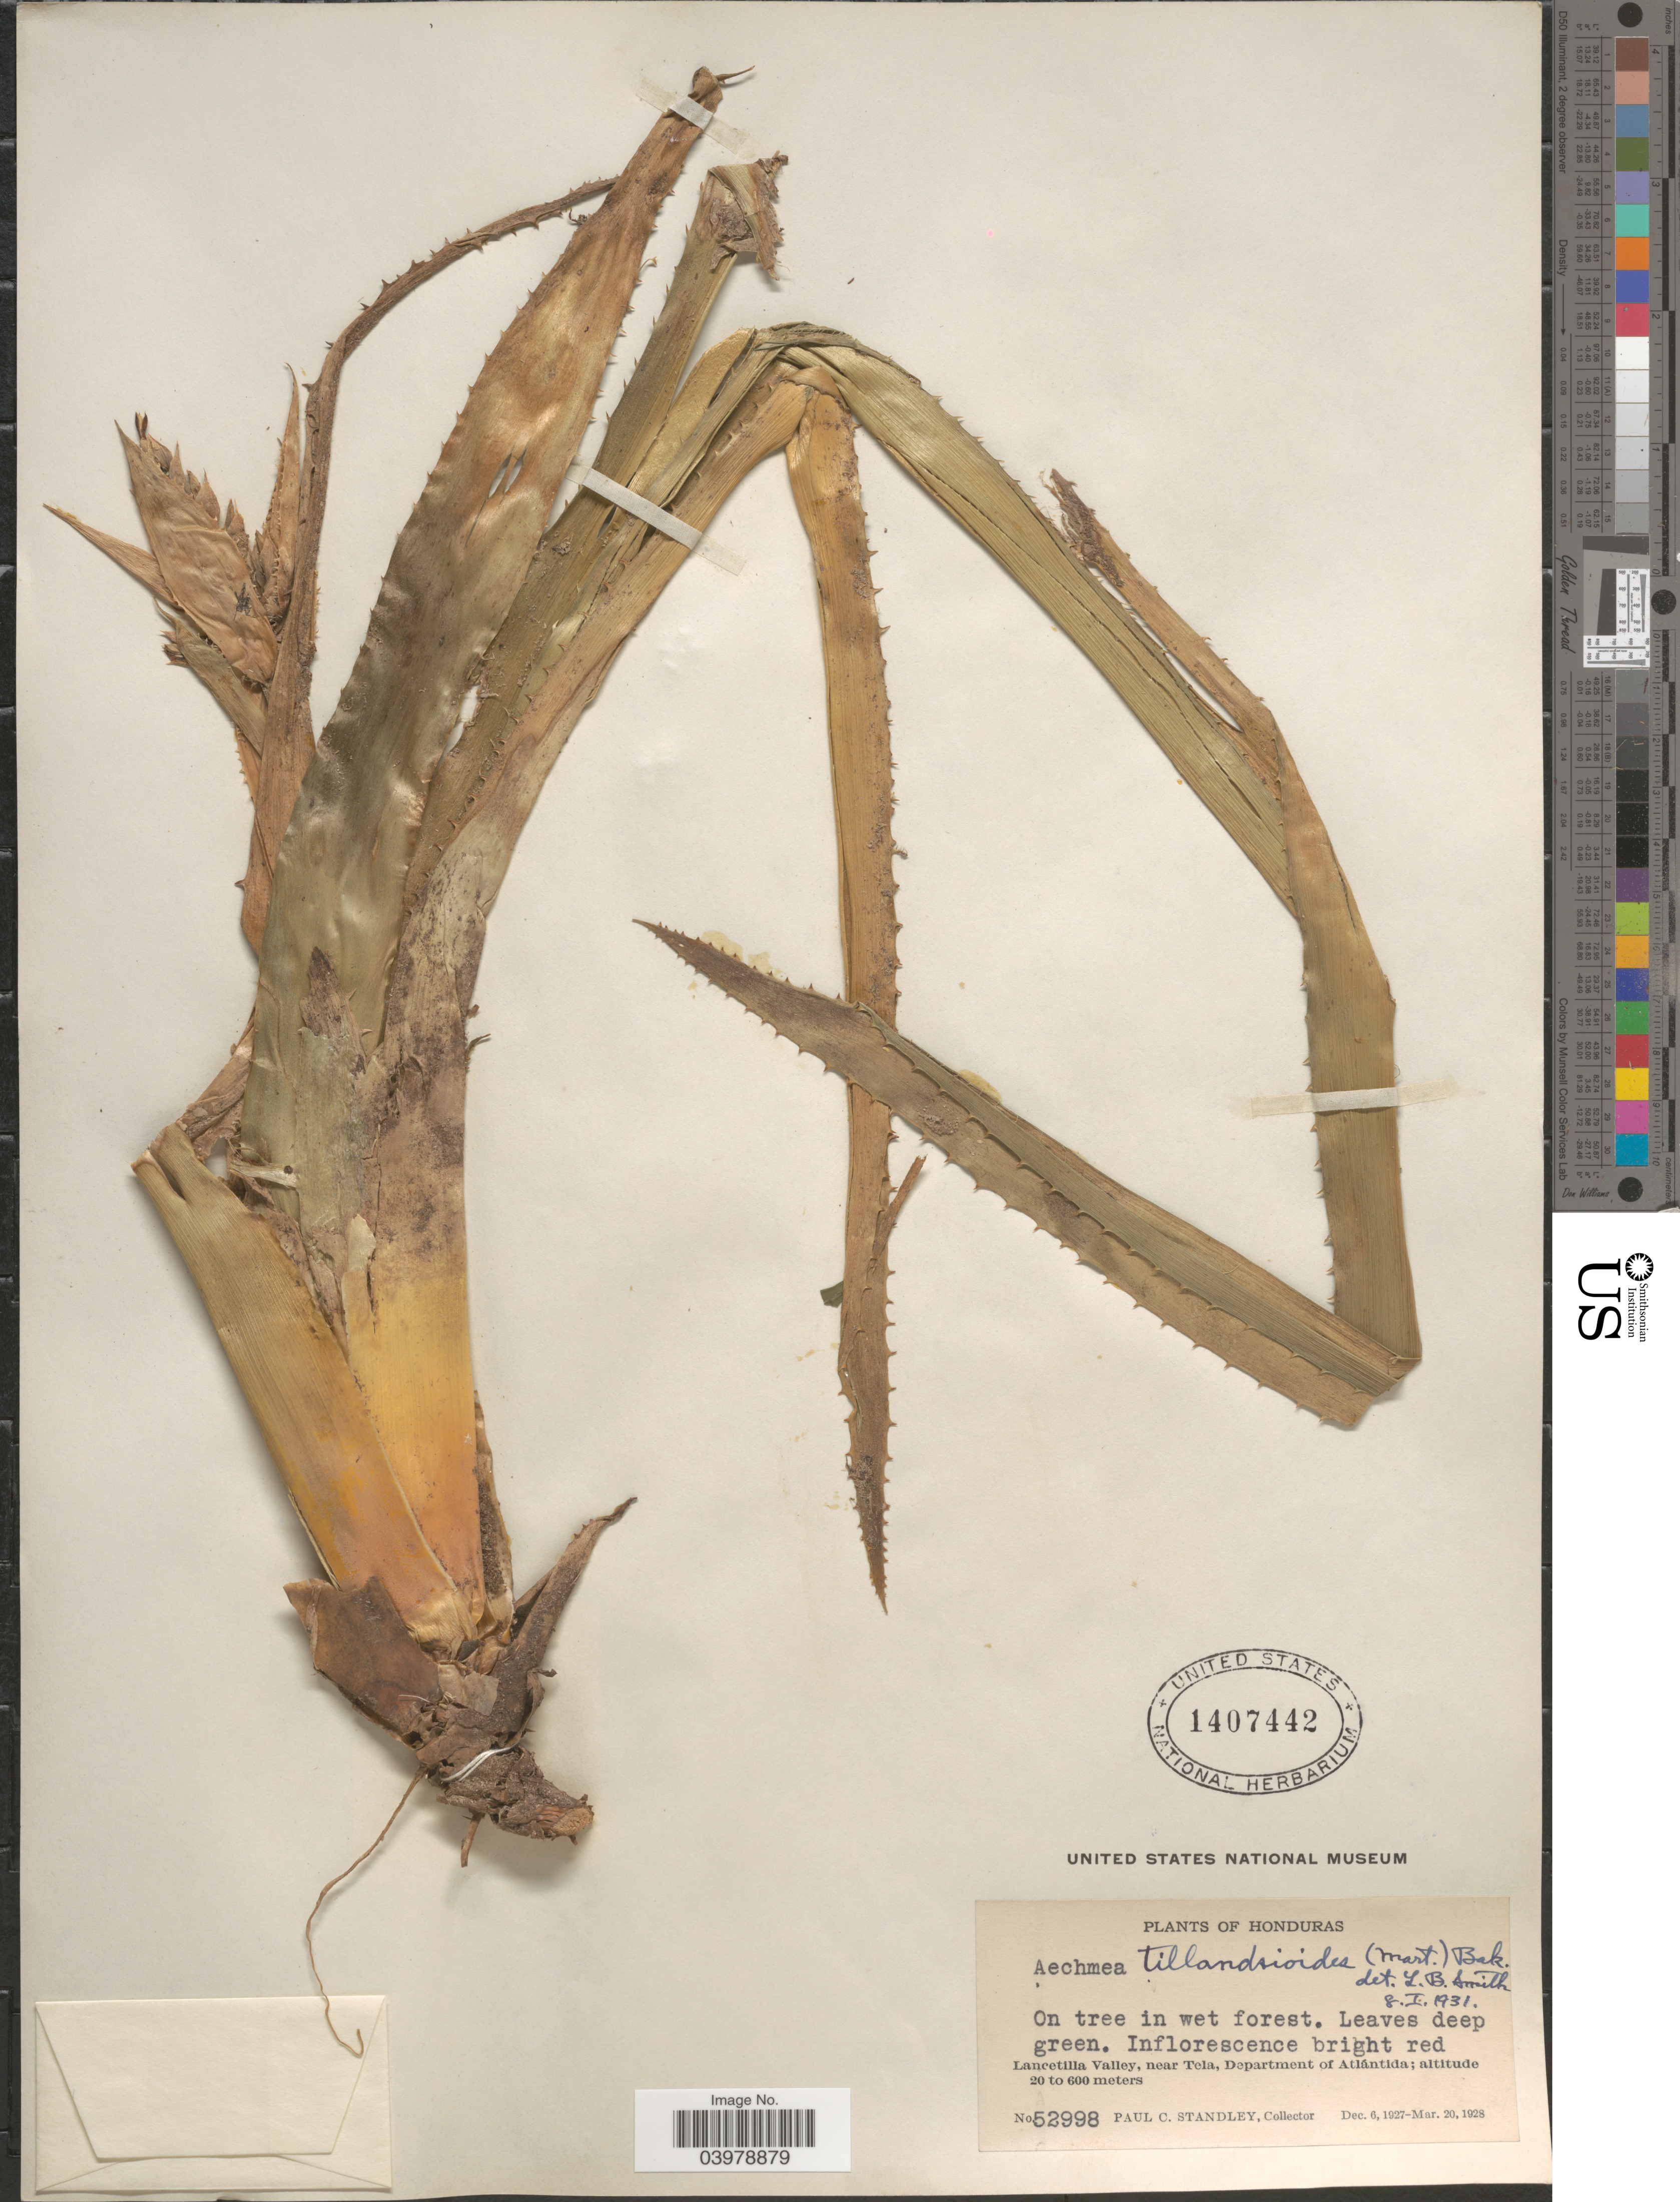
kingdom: Plantae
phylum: Tracheophyta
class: Liliopsida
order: Poales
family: Bromeliaceae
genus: Aechmea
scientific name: Aechmea tillandsioides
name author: (Mart. ex Schult. & Schult. f.) Baker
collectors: P. C. Standley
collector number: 52998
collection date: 1927-12-06/1928-03-20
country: Honduras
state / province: Atlantida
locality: Lancetilla Valley, near Tela, Department of Atlántida.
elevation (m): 20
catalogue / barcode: US 1407442